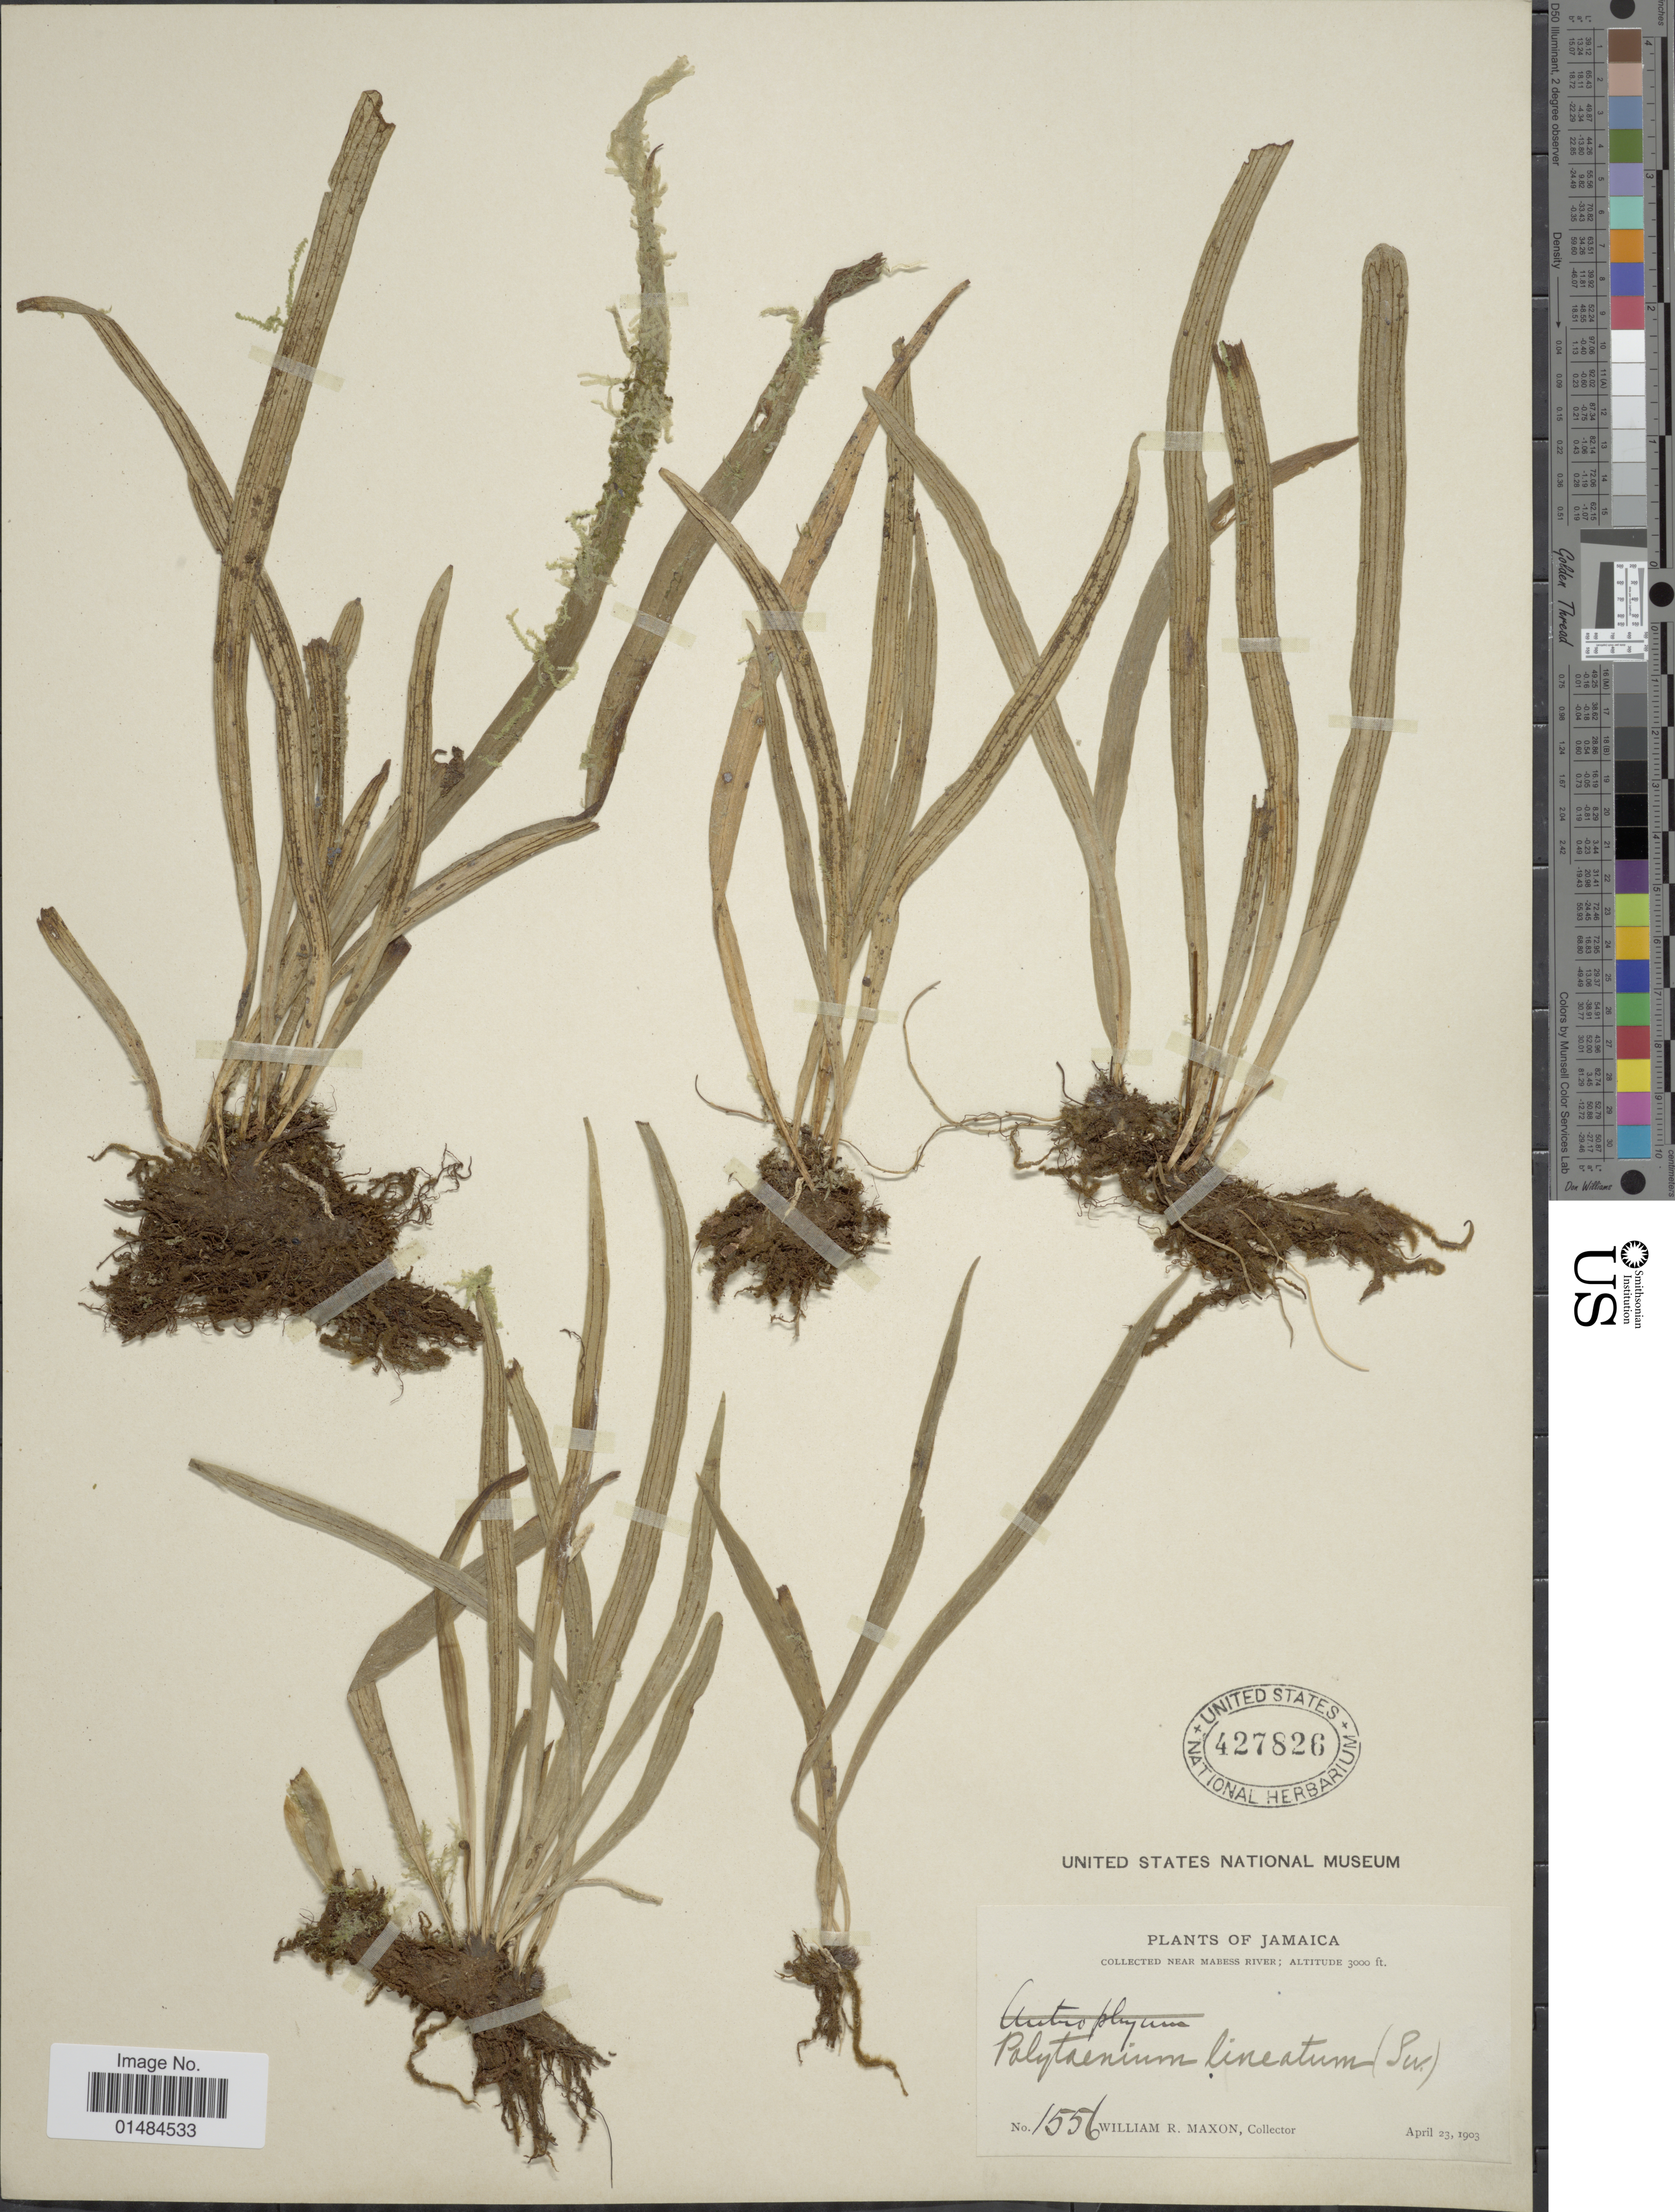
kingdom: Plantae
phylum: Tracheophyta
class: Polypodiopsida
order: Polypodiales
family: Pteridaceae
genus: Polytaenium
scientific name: Polytaenium lineatum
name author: (Sw.) J. Sm.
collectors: W. R. Maxon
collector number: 1556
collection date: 1903-04-23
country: Jamaica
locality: Near Mabess River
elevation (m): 914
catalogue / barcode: US 427826